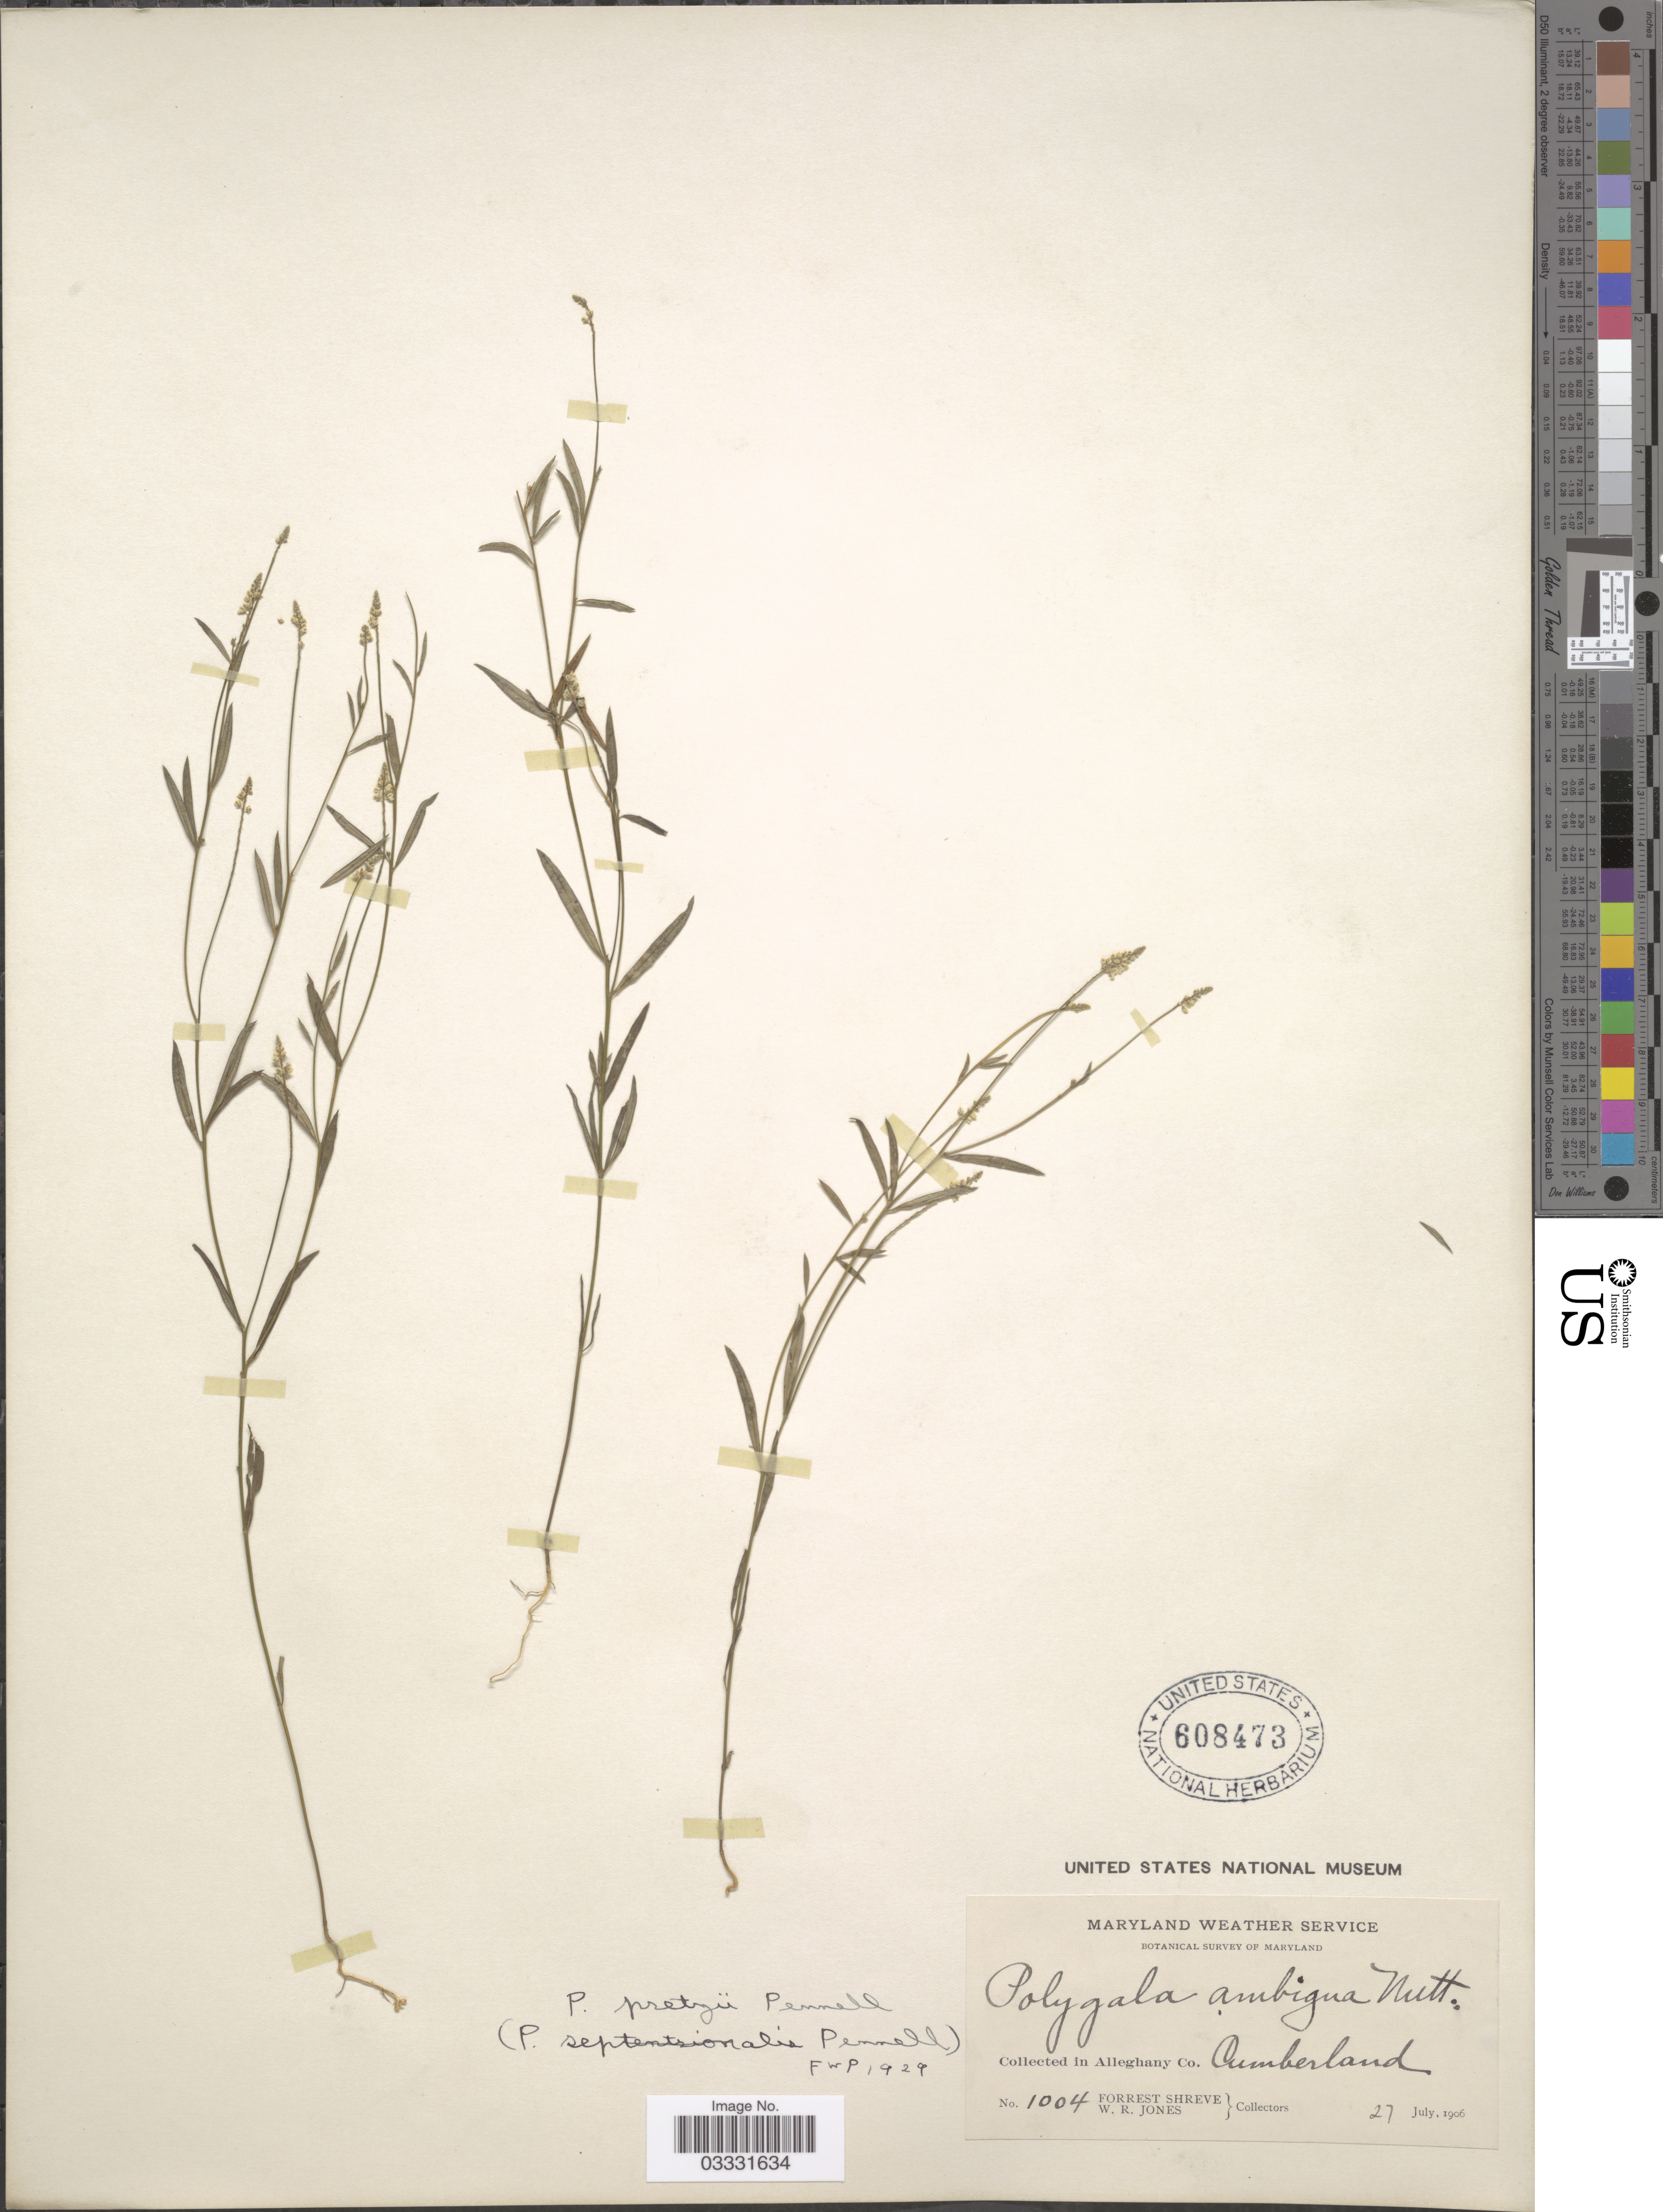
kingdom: Plantae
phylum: Tracheophyta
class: Magnoliopsida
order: Fabales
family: Polygalaceae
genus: Polygala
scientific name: Polygala pretzii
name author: Pennell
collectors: F. Shreve & W. R. Jones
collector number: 1004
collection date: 1906-07-27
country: United States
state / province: Maryland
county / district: Allegany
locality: Alleghany Co. Cumberland.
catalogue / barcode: US 608473